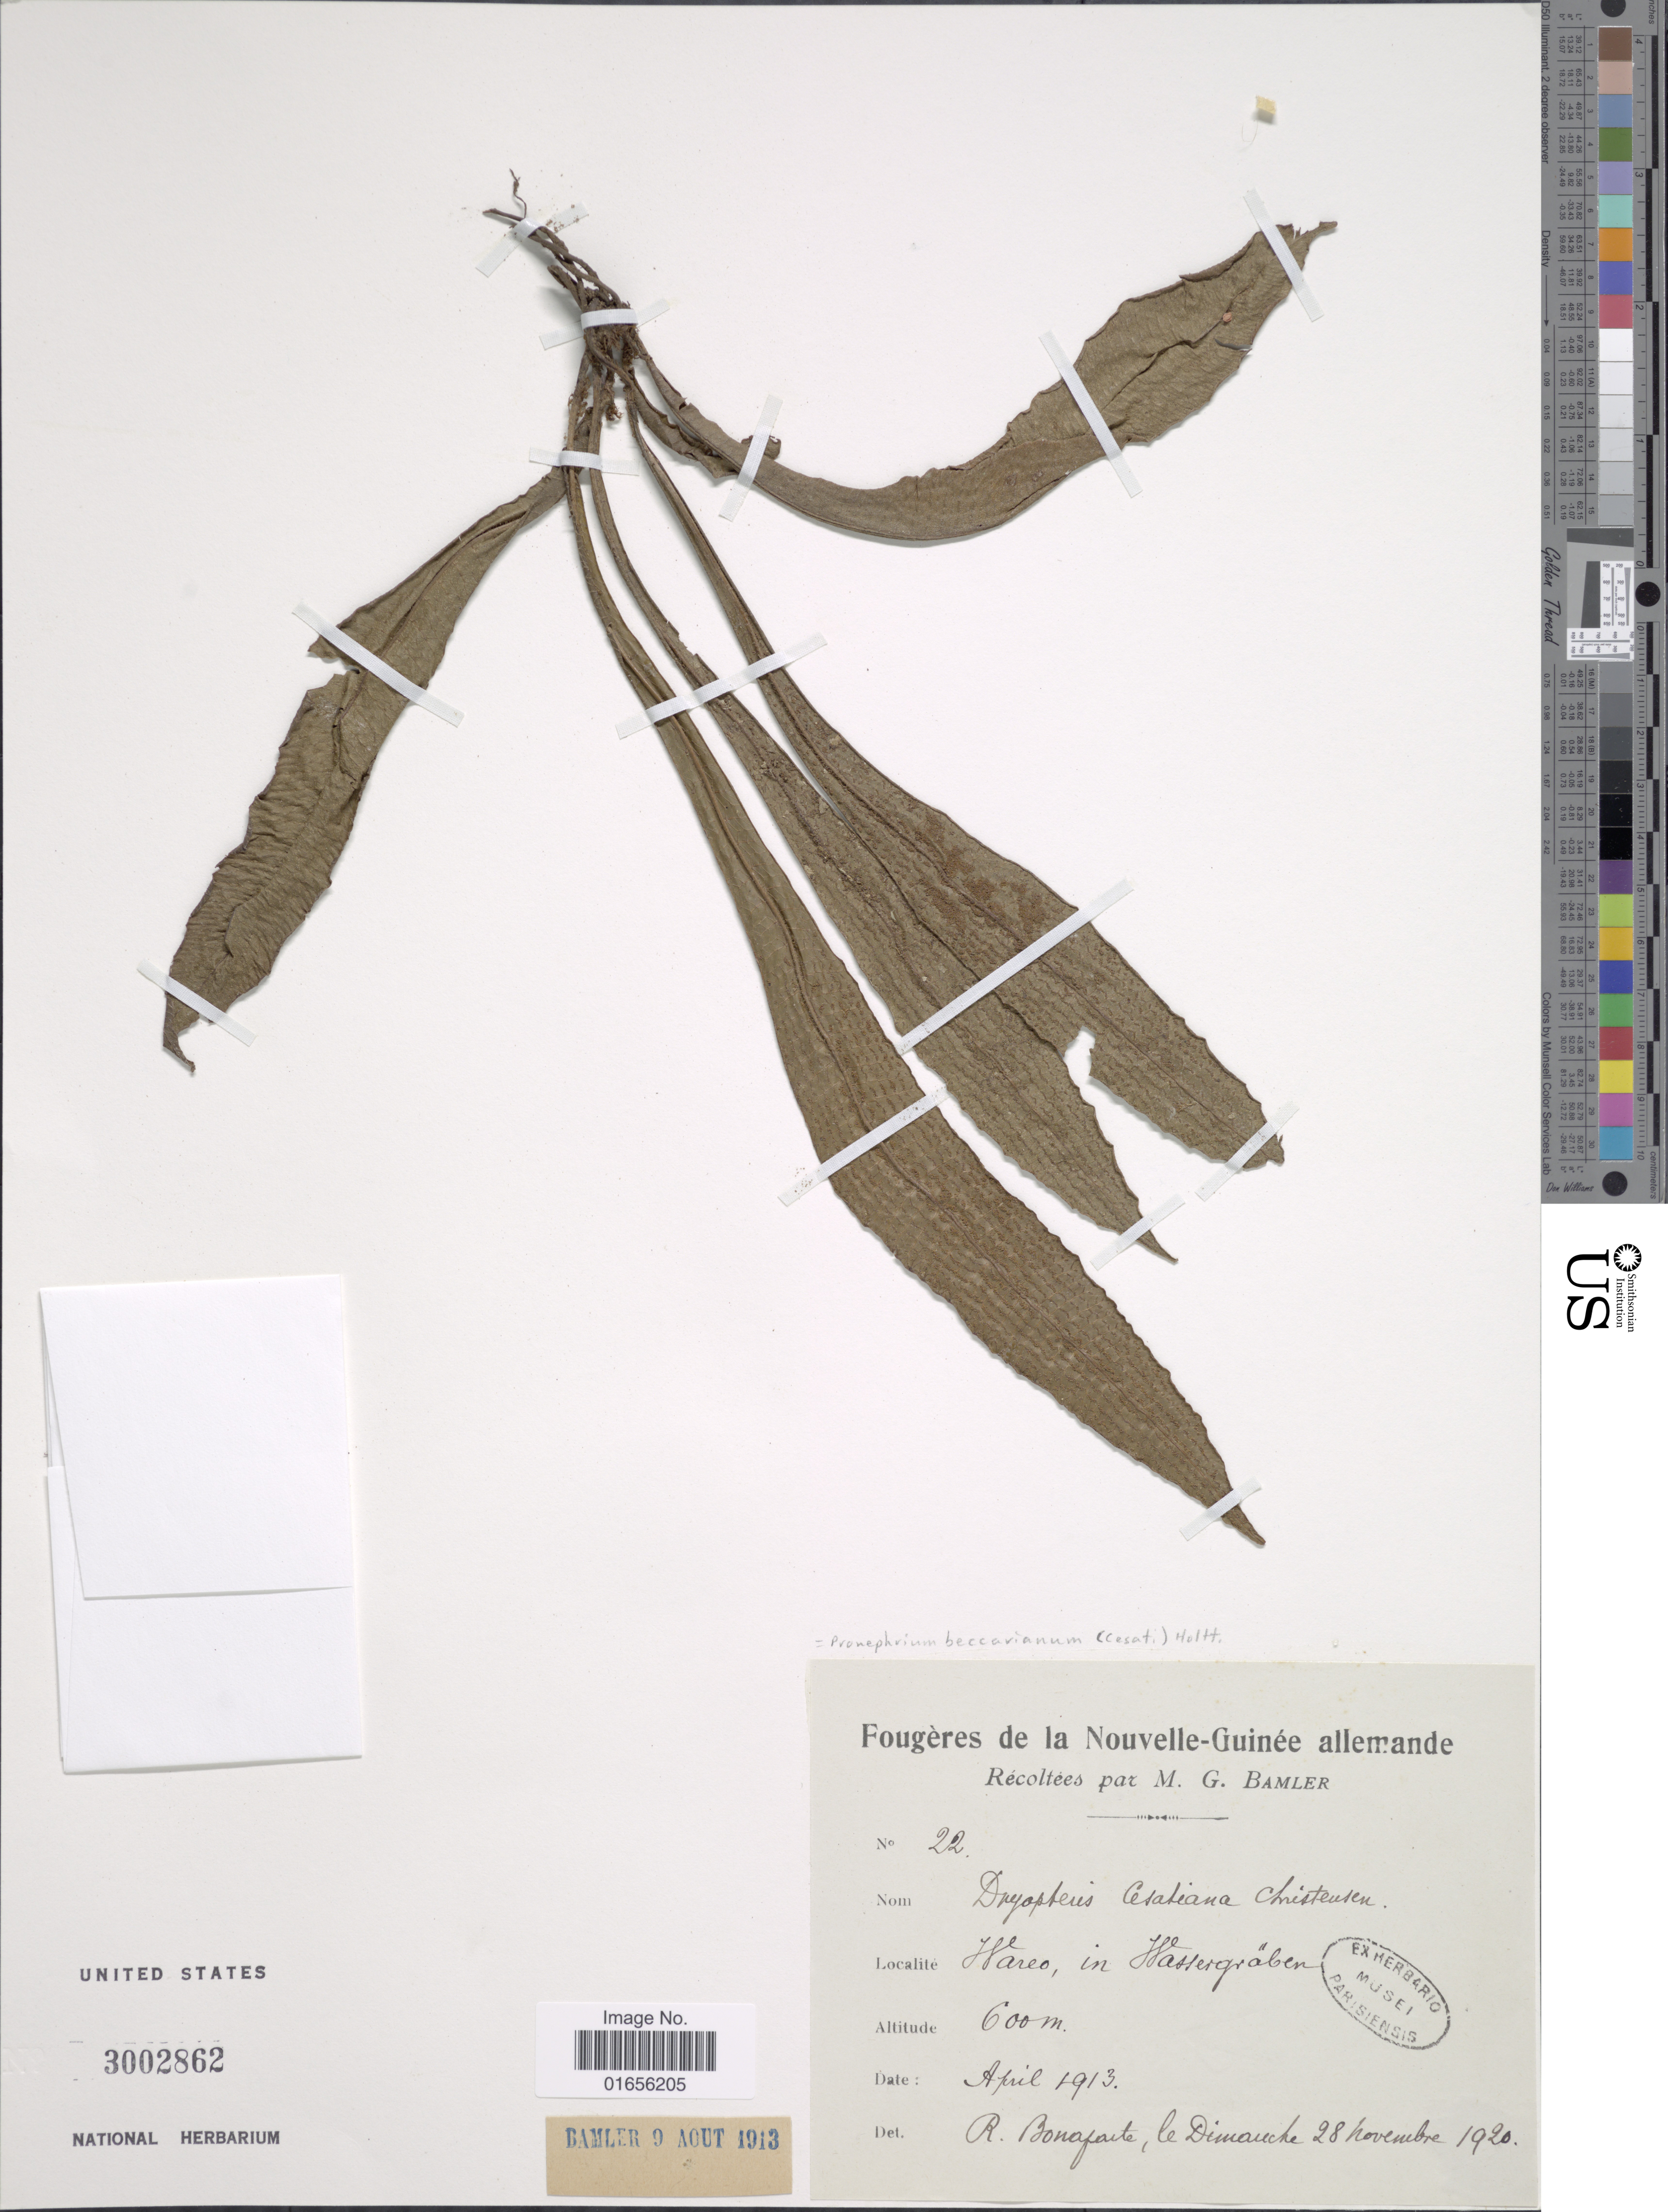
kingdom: Plantae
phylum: Tracheophyta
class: Polypodiopsida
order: Polypodiales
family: Thelypteridaceae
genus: Pronephrium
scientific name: Pronephrium beccarianum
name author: (Ces.) Holttum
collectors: M. Bamler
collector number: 22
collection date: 1913-04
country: Papua New Guinea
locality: La Nouvelle-Guinée allemande, Wareo, In Wattergraben [interpreted]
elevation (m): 600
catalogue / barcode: US 3002862